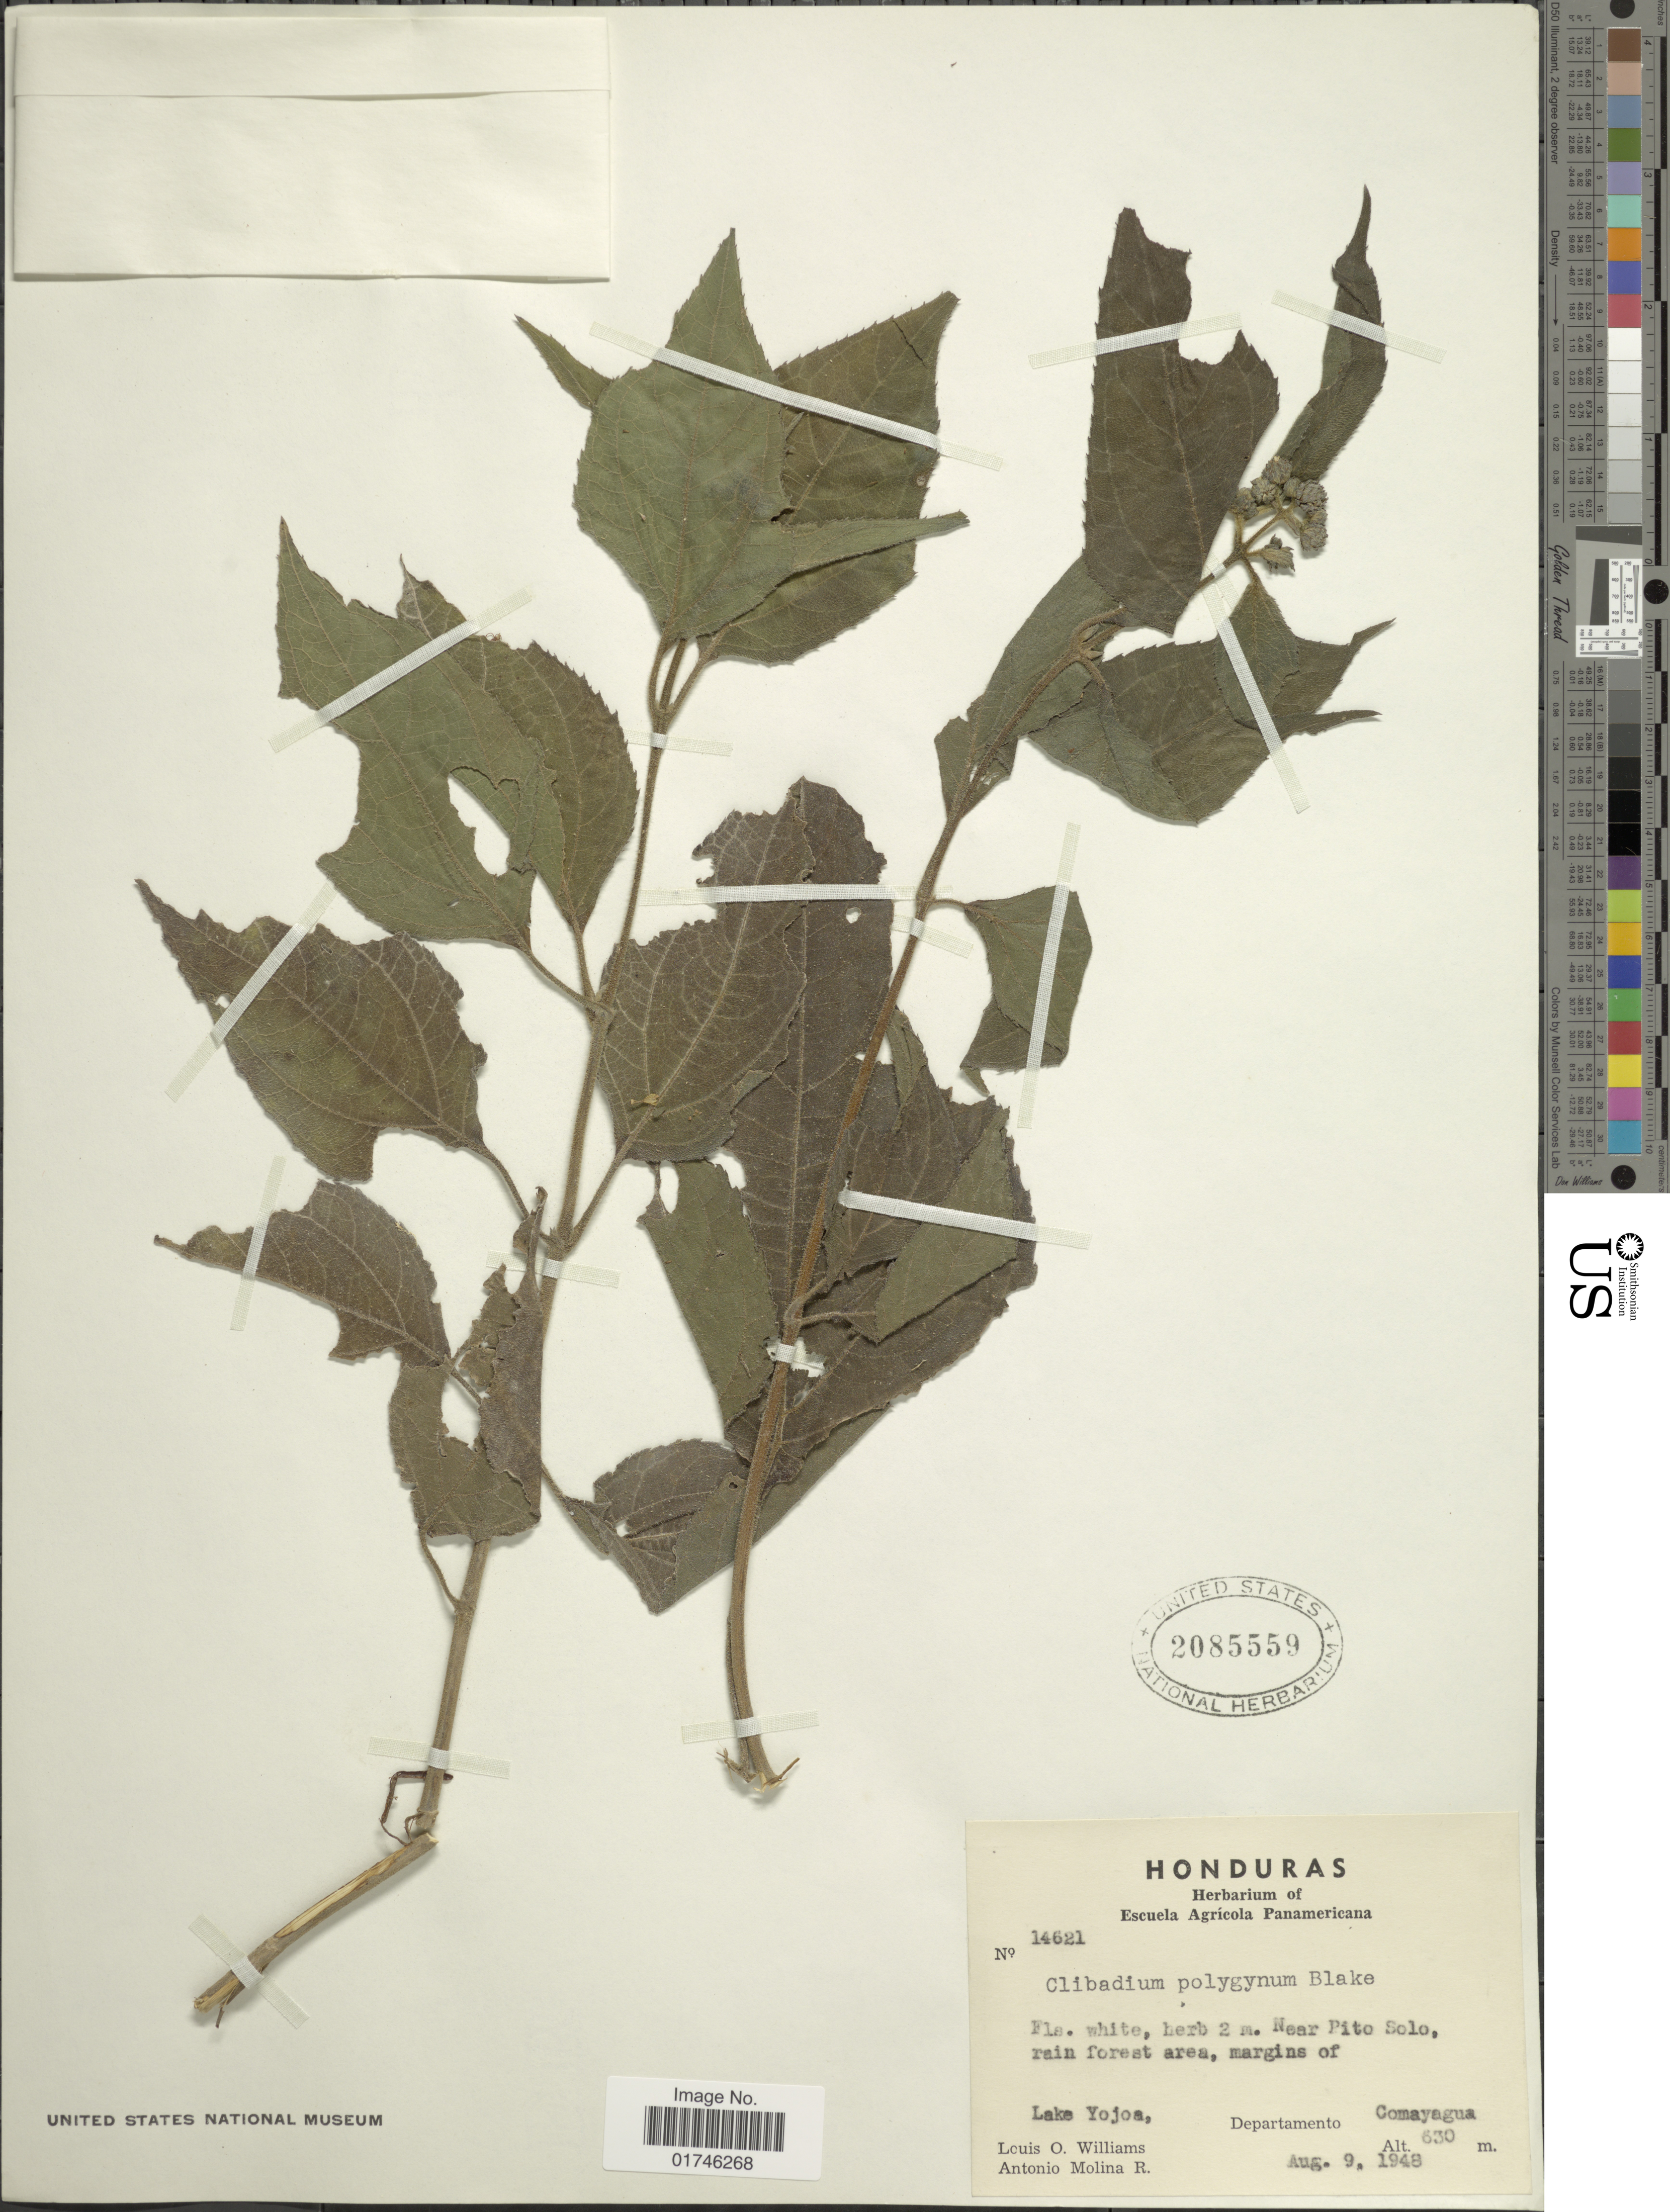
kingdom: Plantae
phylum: Tracheophyta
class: Magnoliopsida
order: Asterales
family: Asteraceae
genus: Clibadium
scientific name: Clibadium polygynum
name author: S.F. Blake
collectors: L. O. Williams & A. Molina R.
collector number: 14621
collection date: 1948-08-09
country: Honduras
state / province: Comayagua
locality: Near Pito Solo, rain forest area. Lake Yojoa., margins of Lake Yojo. Departamento Comayagua.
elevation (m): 630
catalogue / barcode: US 2085559